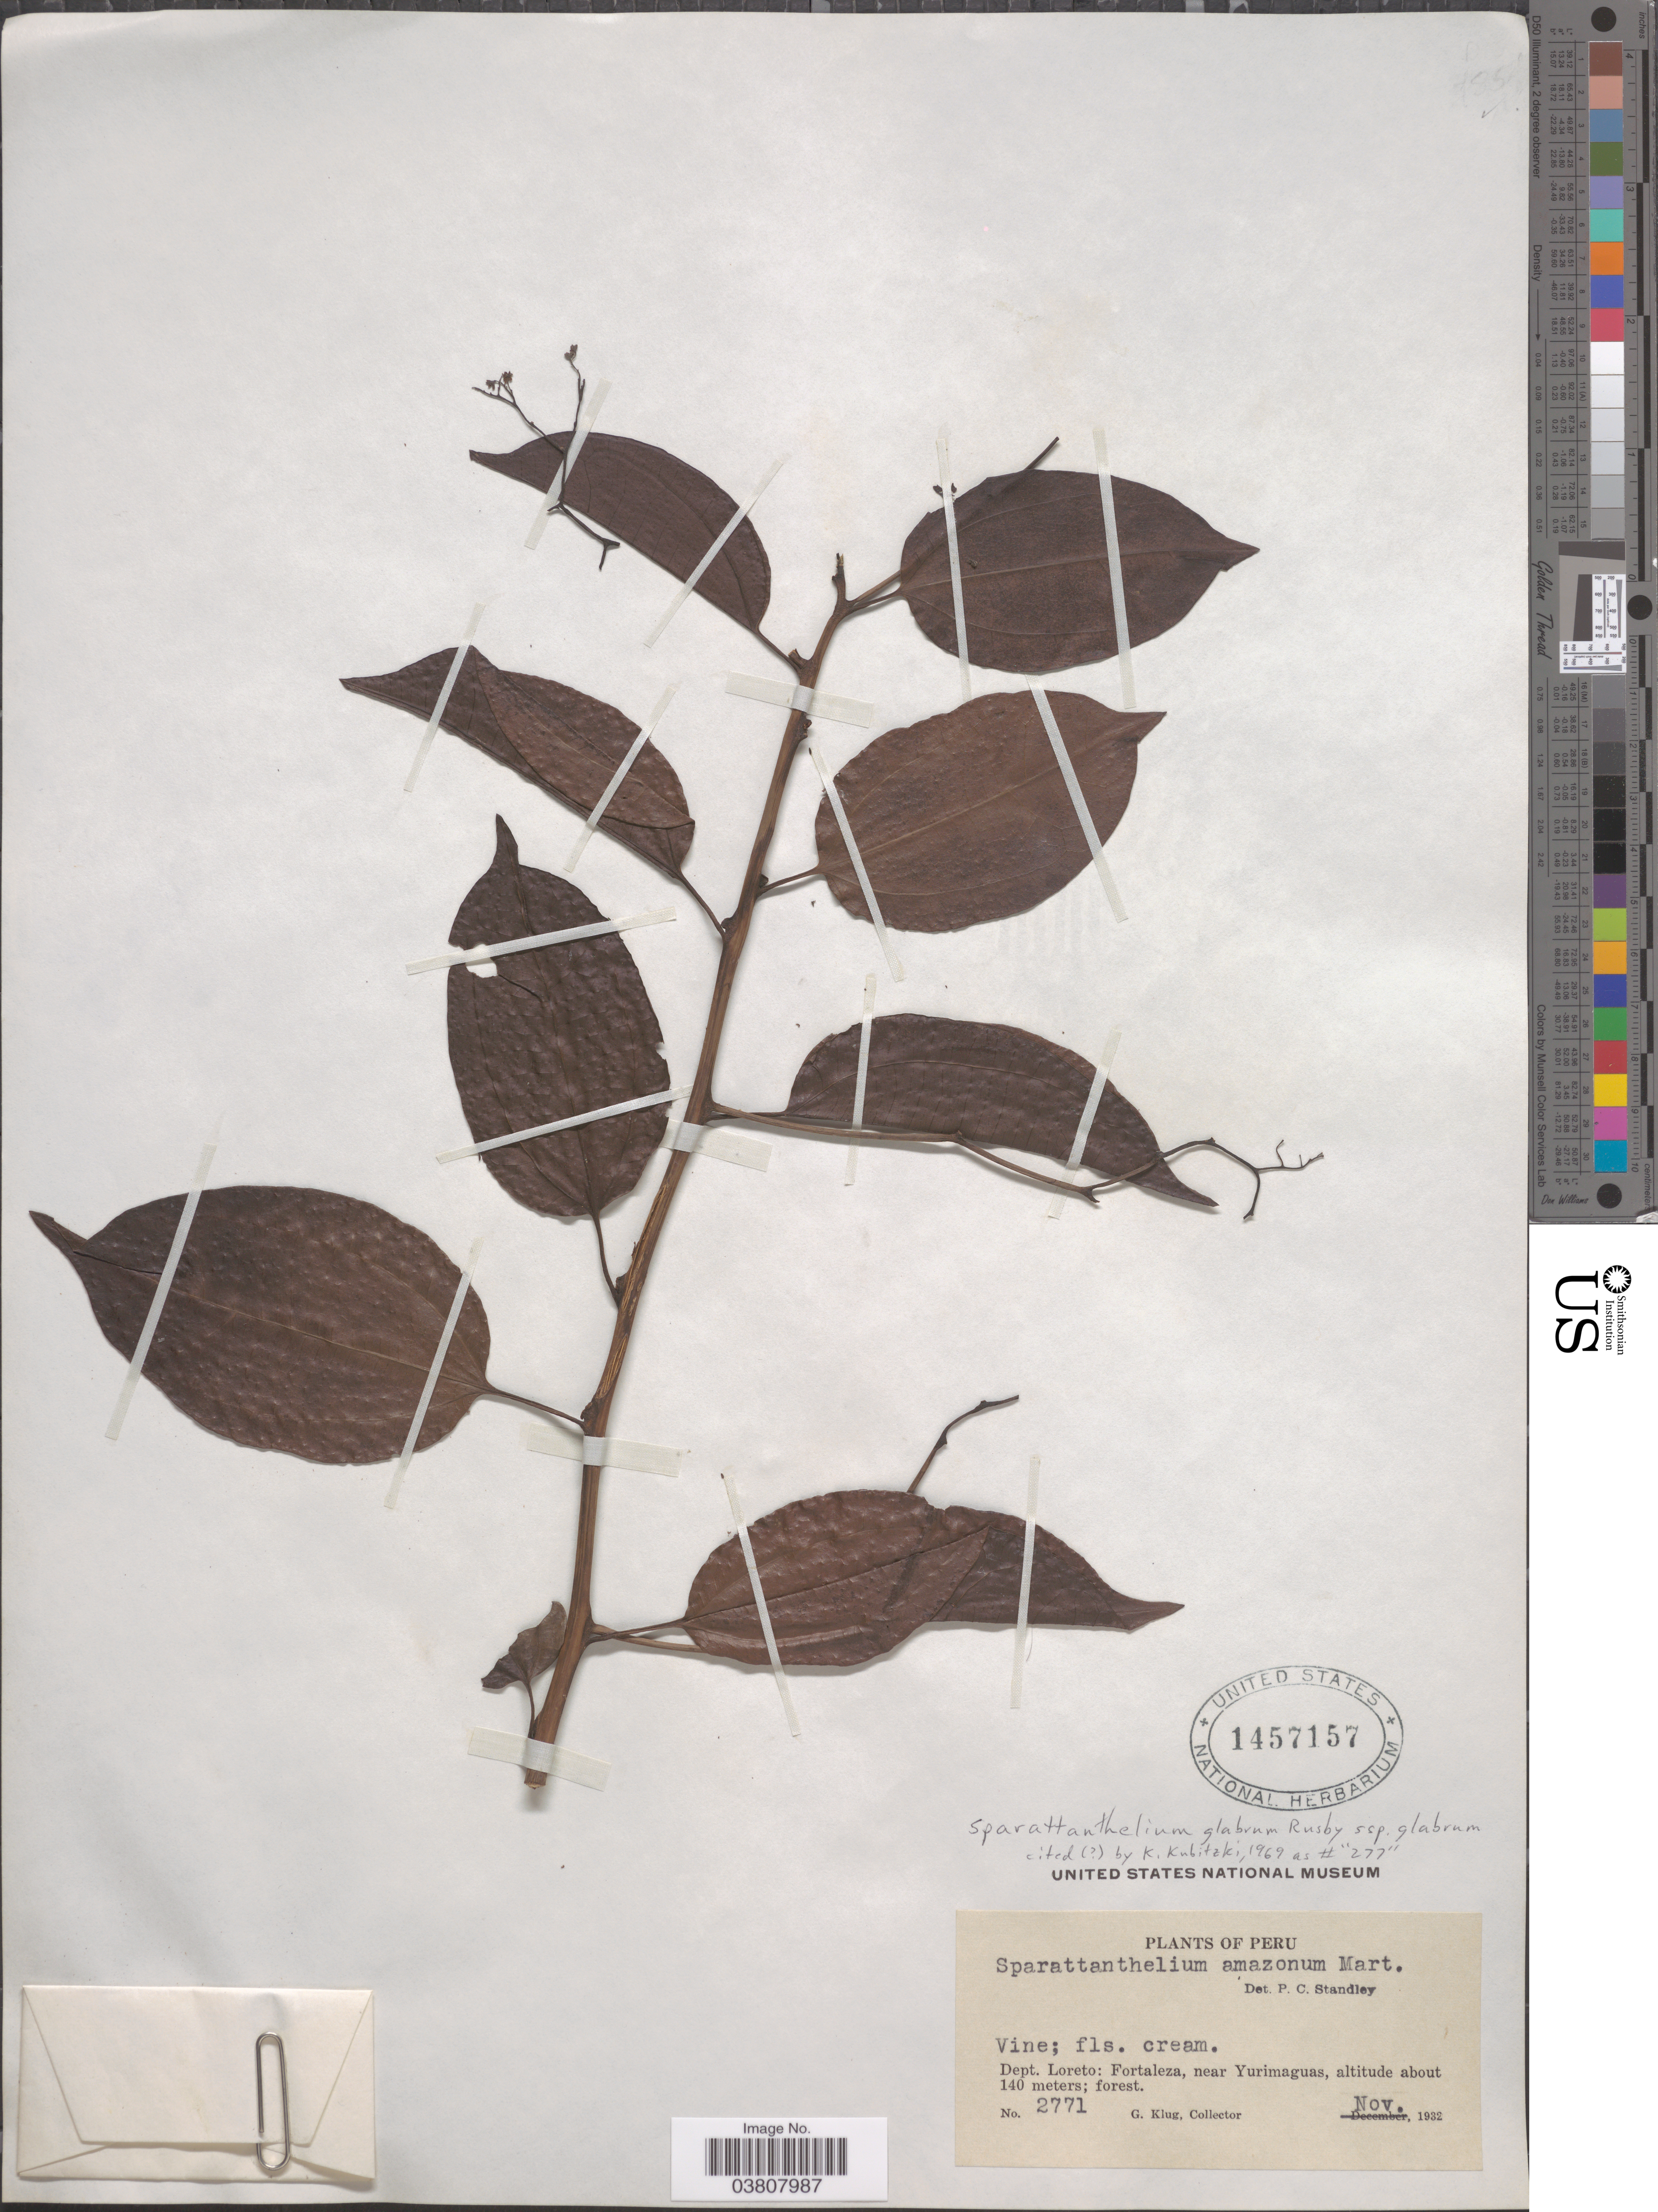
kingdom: Plantae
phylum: Tracheophyta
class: Magnoliopsida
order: Laurales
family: Hernandiaceae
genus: Sparattanthelium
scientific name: Sparattanthelium glabrum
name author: Rusby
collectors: G. Klug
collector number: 2771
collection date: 1932-11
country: Peru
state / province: Loreto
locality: Dept. Loreto: Foratleza, near Yurimaguas.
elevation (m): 140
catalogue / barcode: US 1457157